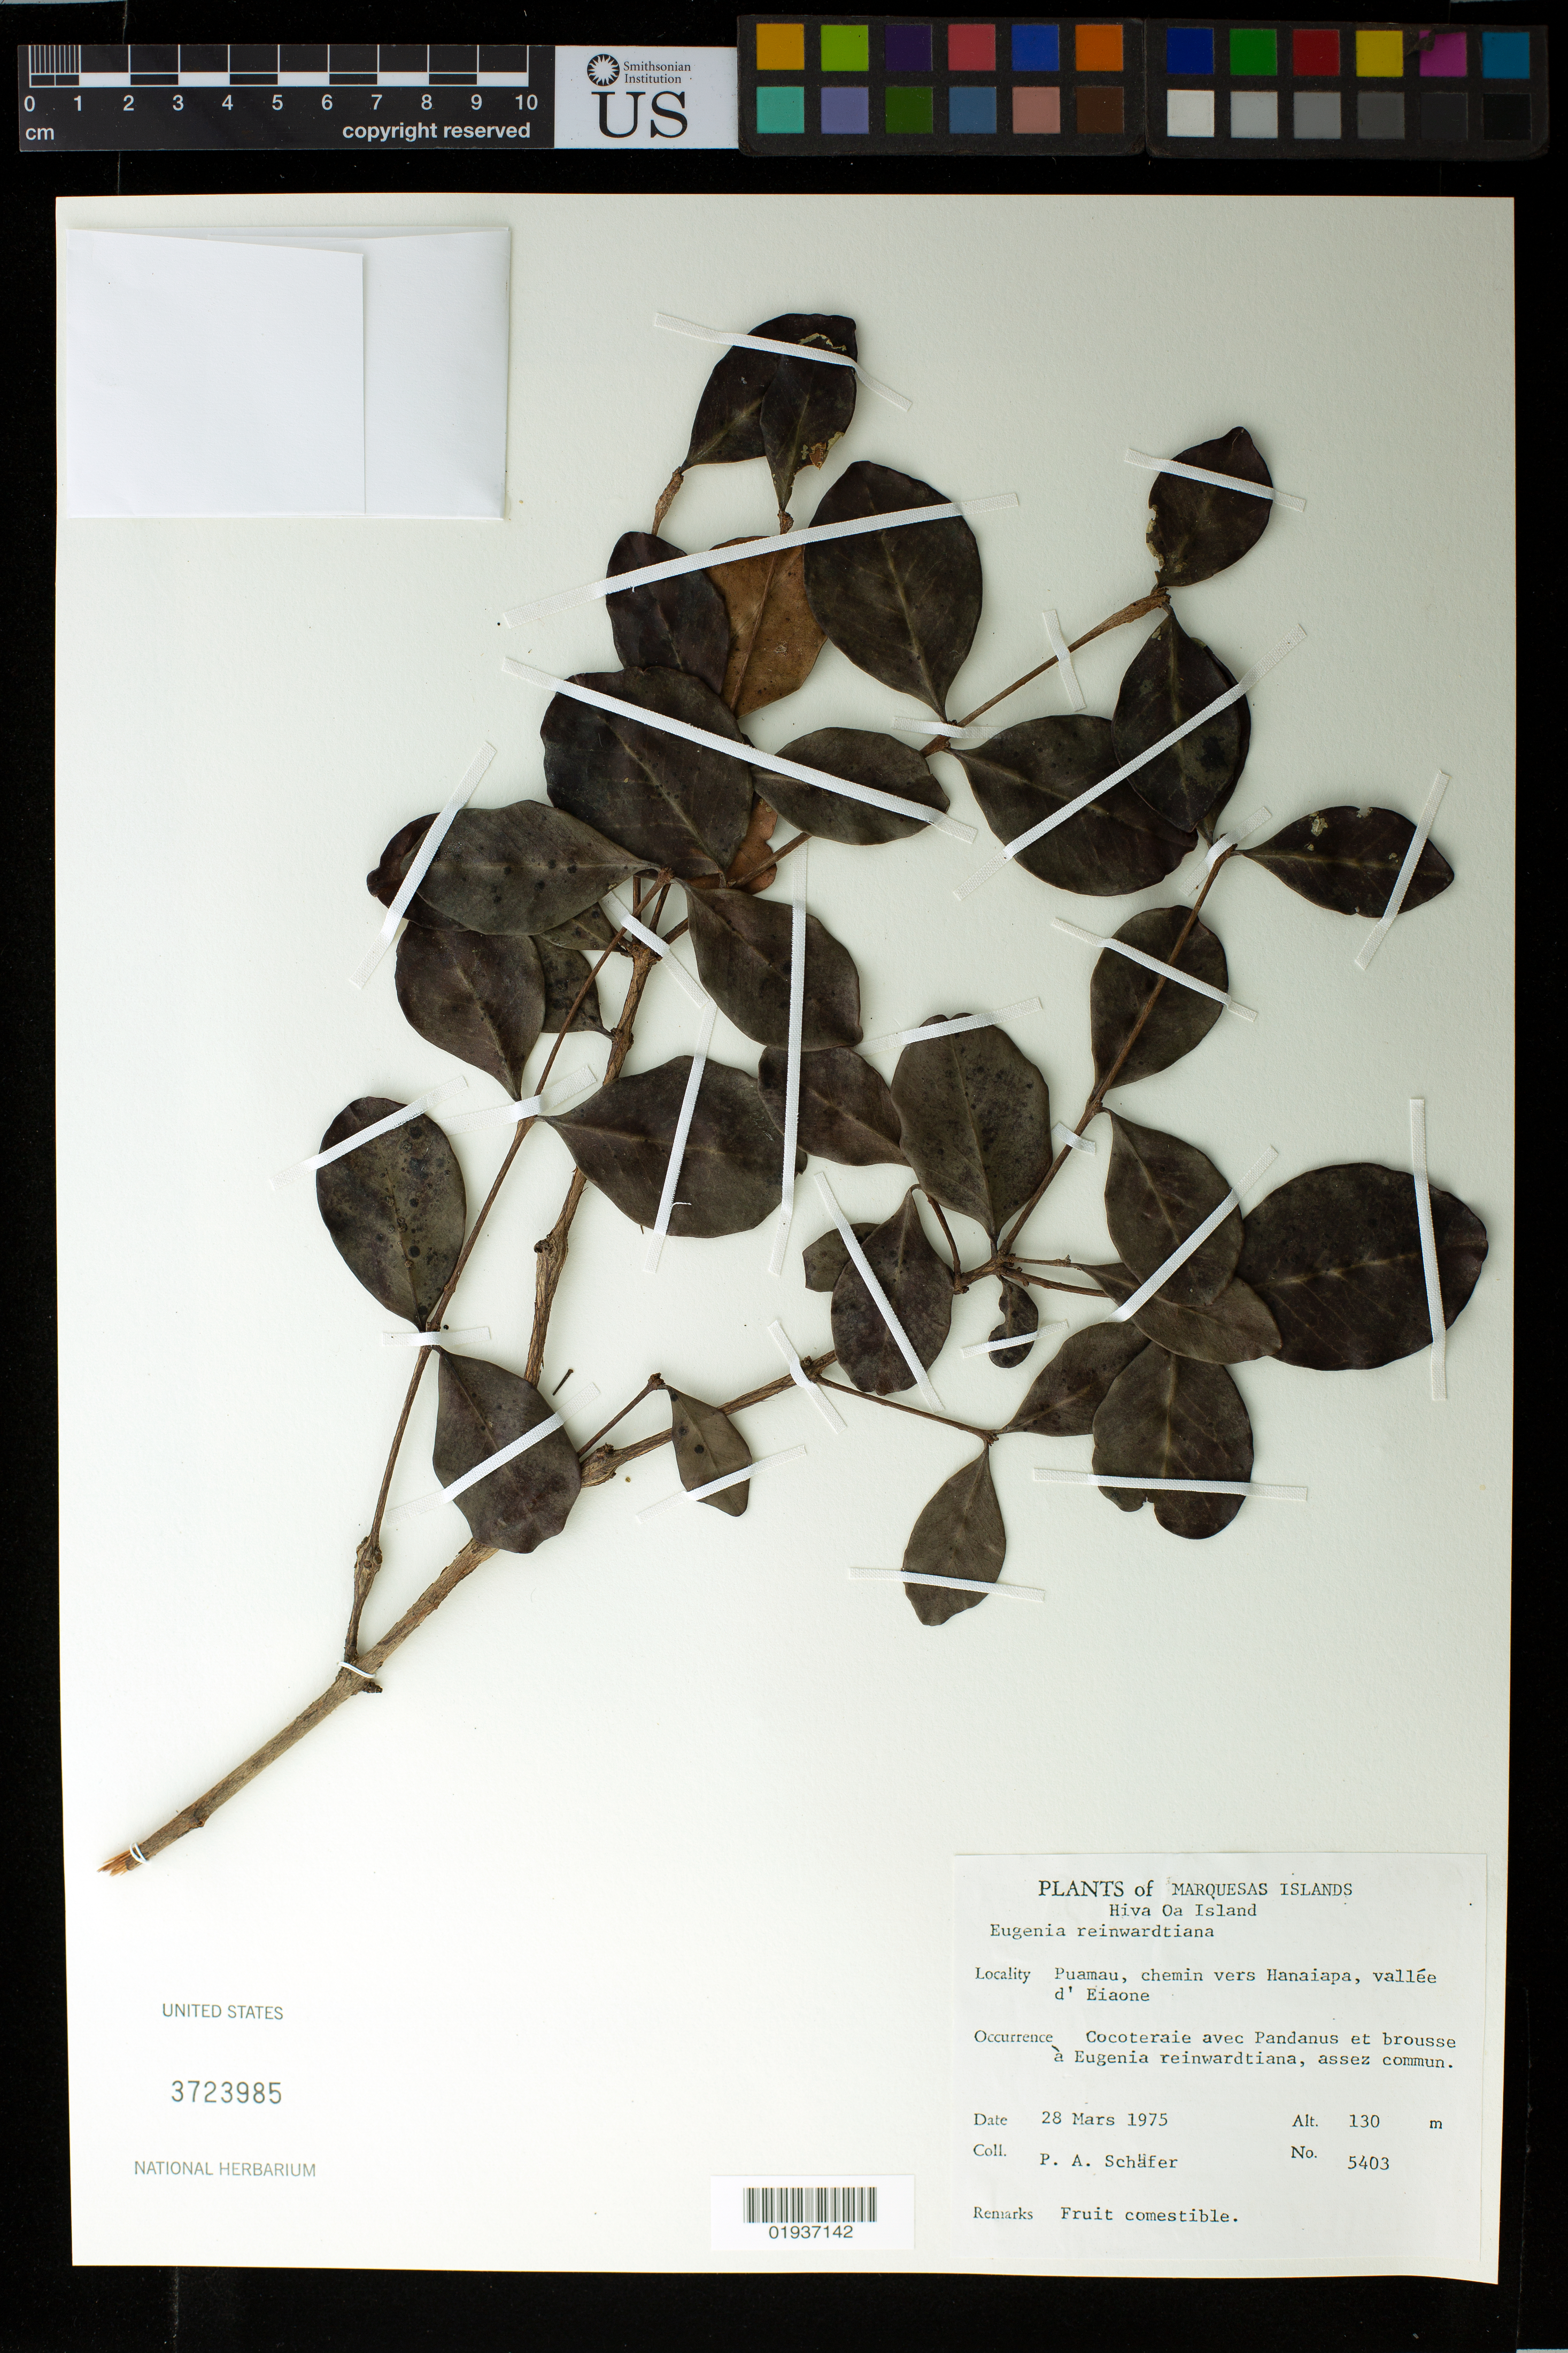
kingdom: Plantae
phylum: Tracheophyta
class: Magnoliopsida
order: Myrtales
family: Myrtaceae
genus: Eugenia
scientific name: Eugenia reinwardtiana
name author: (Blume) DC.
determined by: Wagner, W. L., (BOT), Smithsonian Institution - National Museum of Natural History (UNITED STATES)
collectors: P. A. Schäfer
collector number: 5403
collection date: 1975-03-28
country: French Polynesia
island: Hiva Oa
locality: Puamau, chemin vers Hanaiapa, vallée d'Eiaone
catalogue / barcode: US 3723985